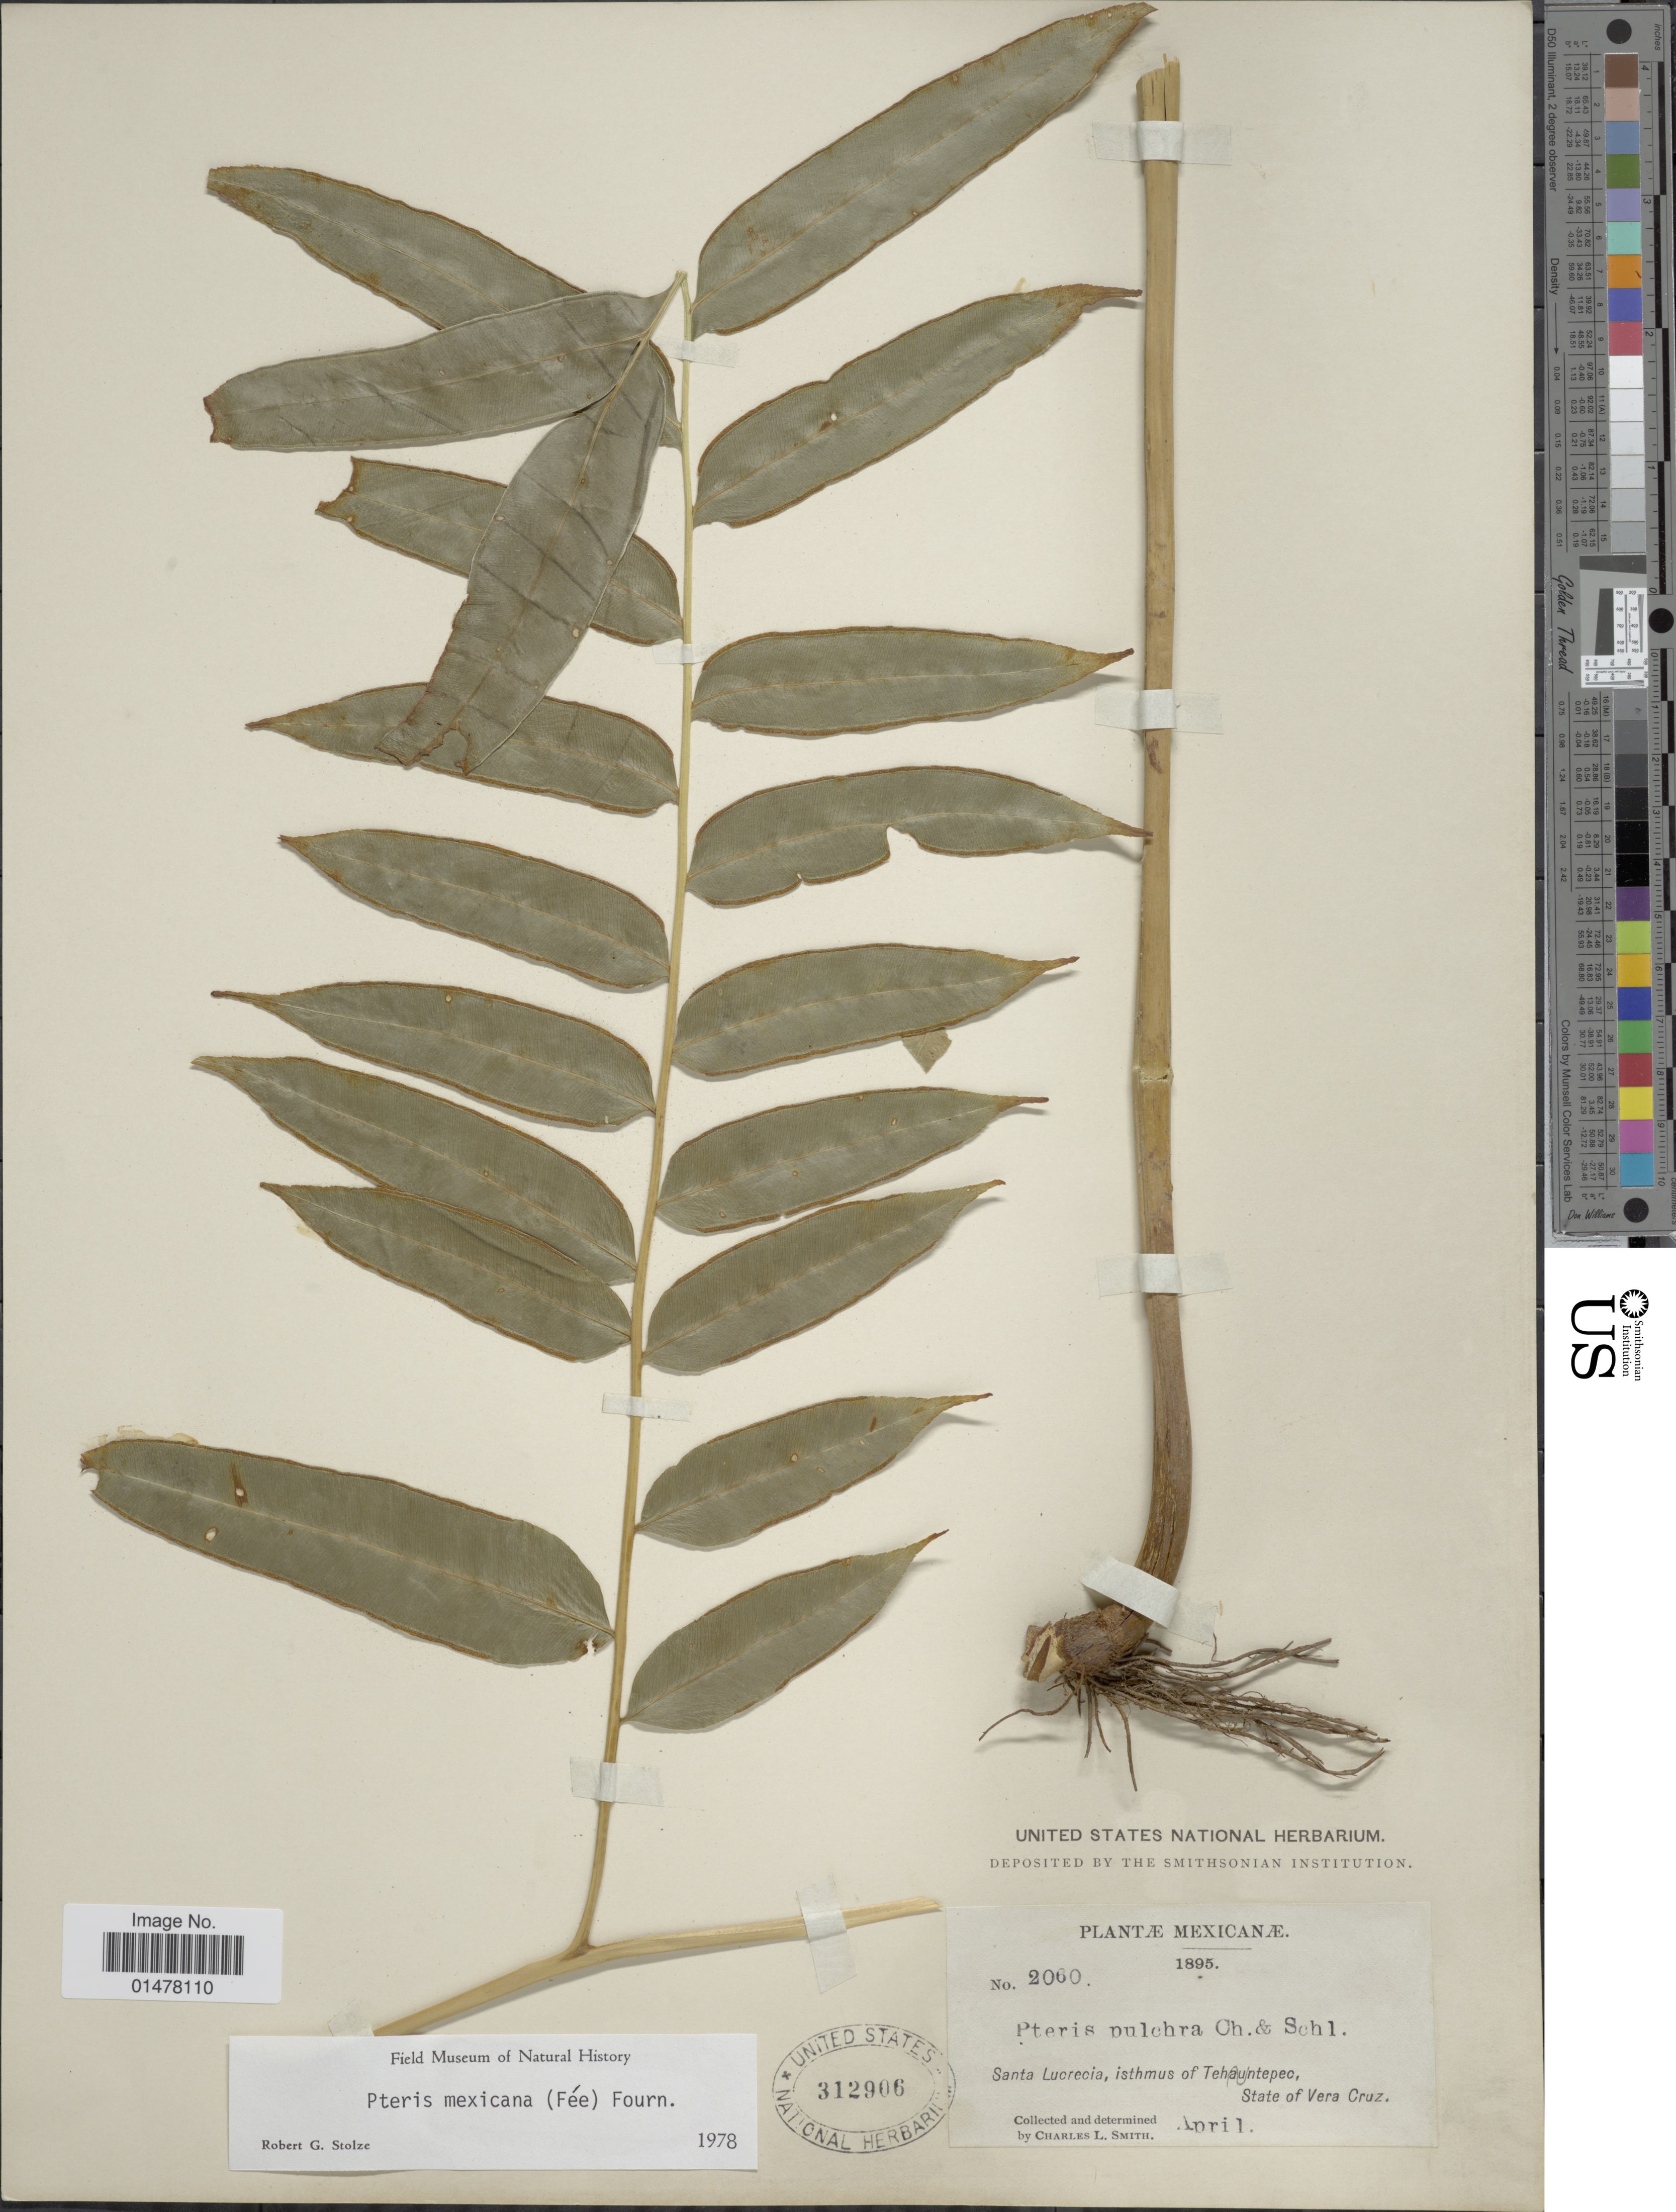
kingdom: Plantae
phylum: Tracheophyta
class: Polypodiopsida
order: Polypodiales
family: Pteridaceae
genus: Pteris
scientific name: Pteris pulchra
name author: Schltdl. & Cham.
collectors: C. L. Smith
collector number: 2060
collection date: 1895-04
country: Mexico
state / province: Veracruz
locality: Plantae Mexicanae, Santa Lucrecia, Isthmus of Tehauntepec, State of Vera Cruz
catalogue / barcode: US 312906